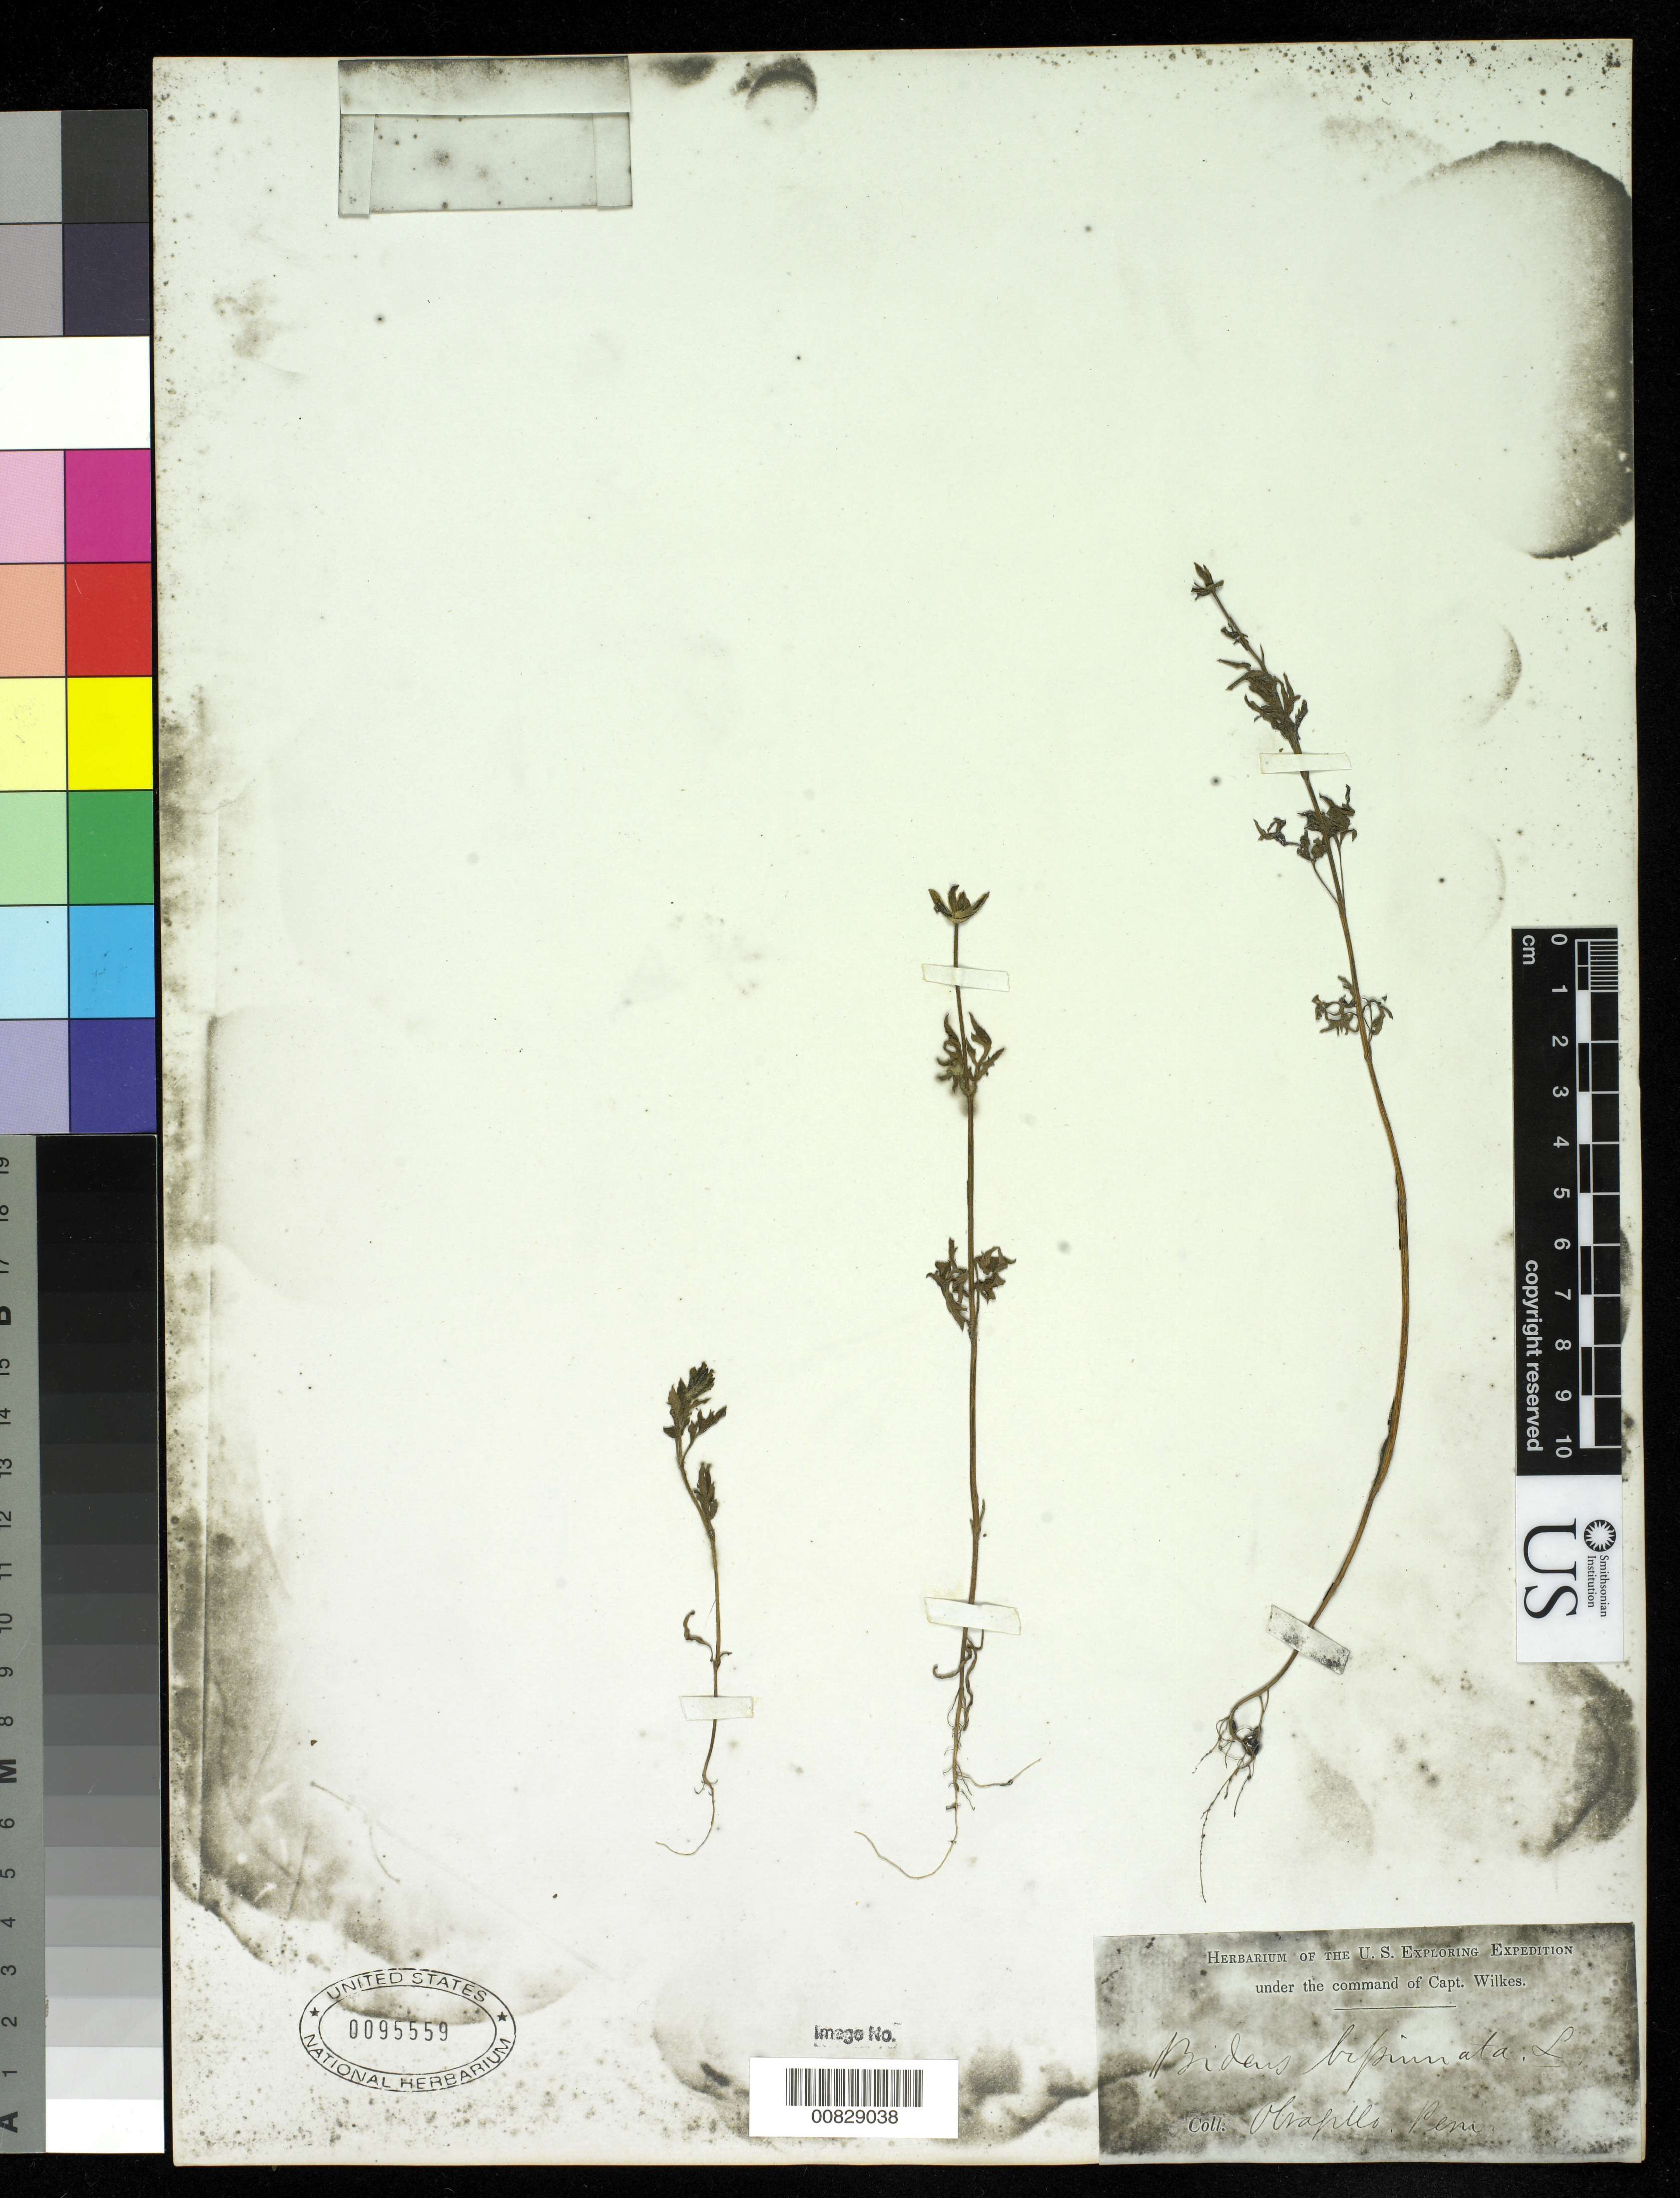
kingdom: Plantae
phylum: Tracheophyta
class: Magnoliopsida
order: Asterales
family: Asteraceae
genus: Bidens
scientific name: Bidens bipinnata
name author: L.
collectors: Wilkes Explor. Exped.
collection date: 1838/1842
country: Peru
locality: Obrajillo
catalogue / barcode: US 95559